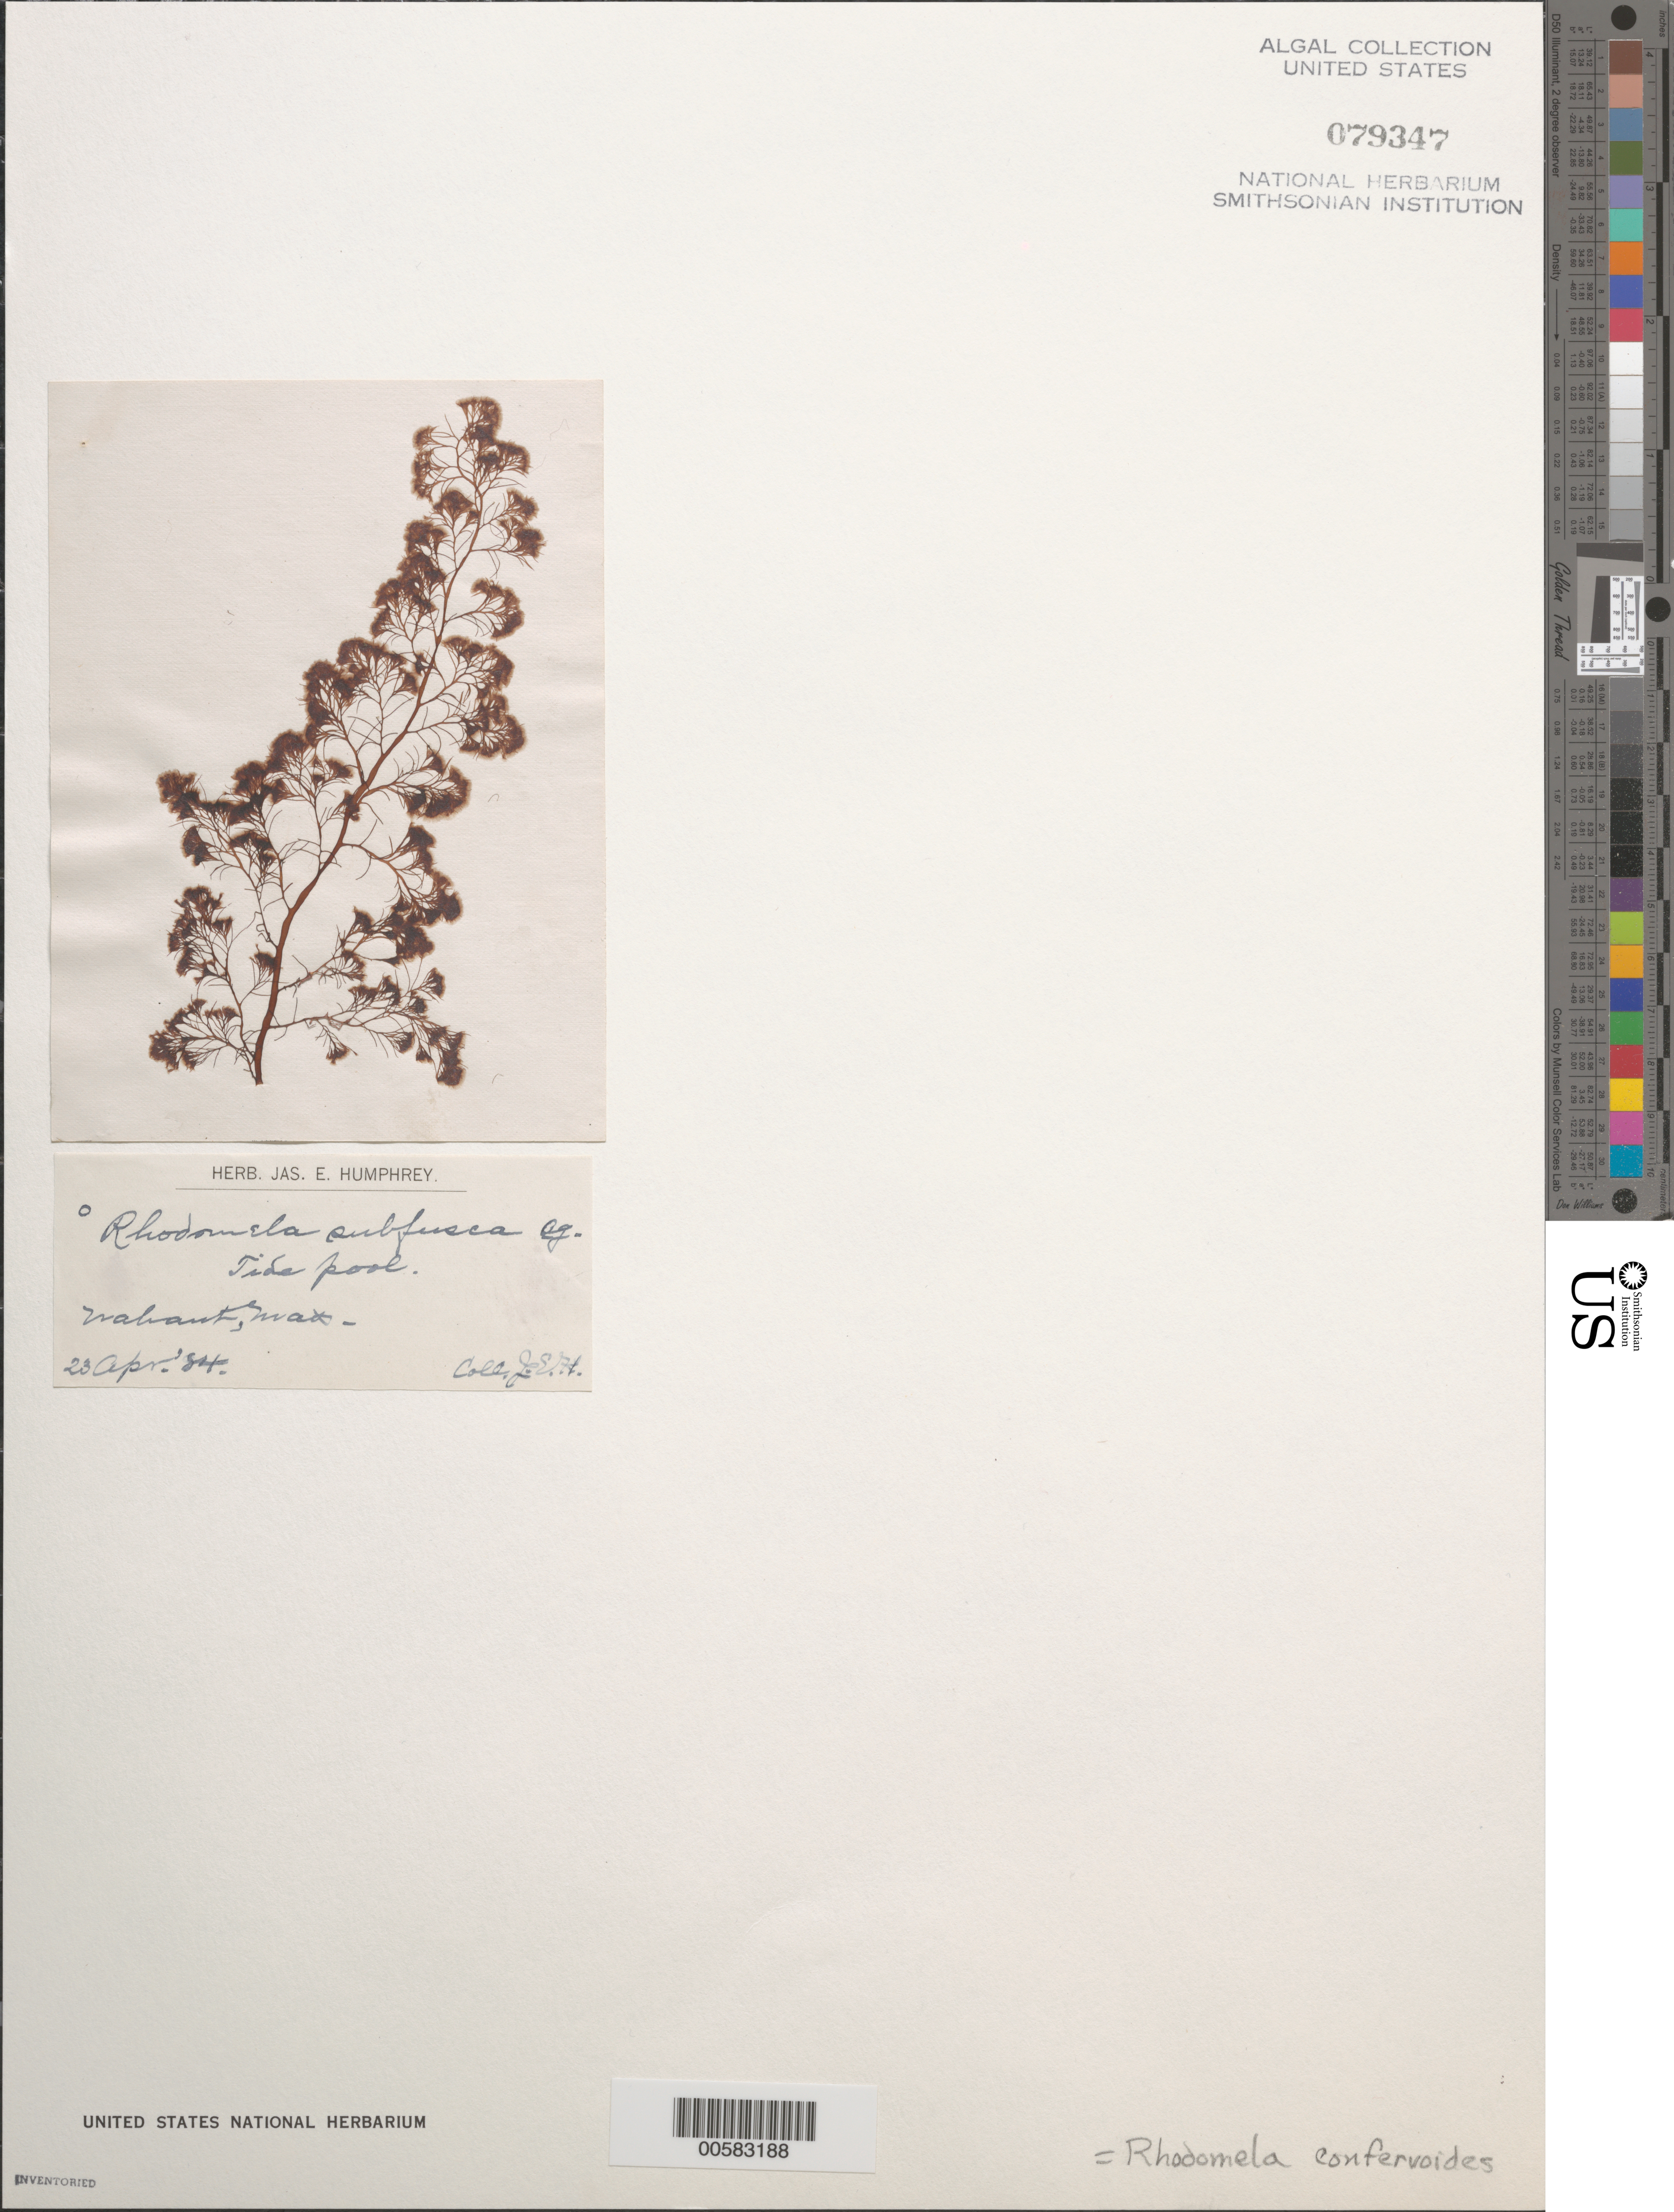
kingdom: Plantae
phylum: Rhodophyta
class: Florideophyceae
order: Ceramiales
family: Rhodomelaceae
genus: Rhodomela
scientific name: Rhodomela confervoides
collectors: J. Humphrey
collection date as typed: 23 Apr 1884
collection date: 1884-04-23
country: United States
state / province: Massachusetts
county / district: Essex County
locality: Nahant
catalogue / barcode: US 79347